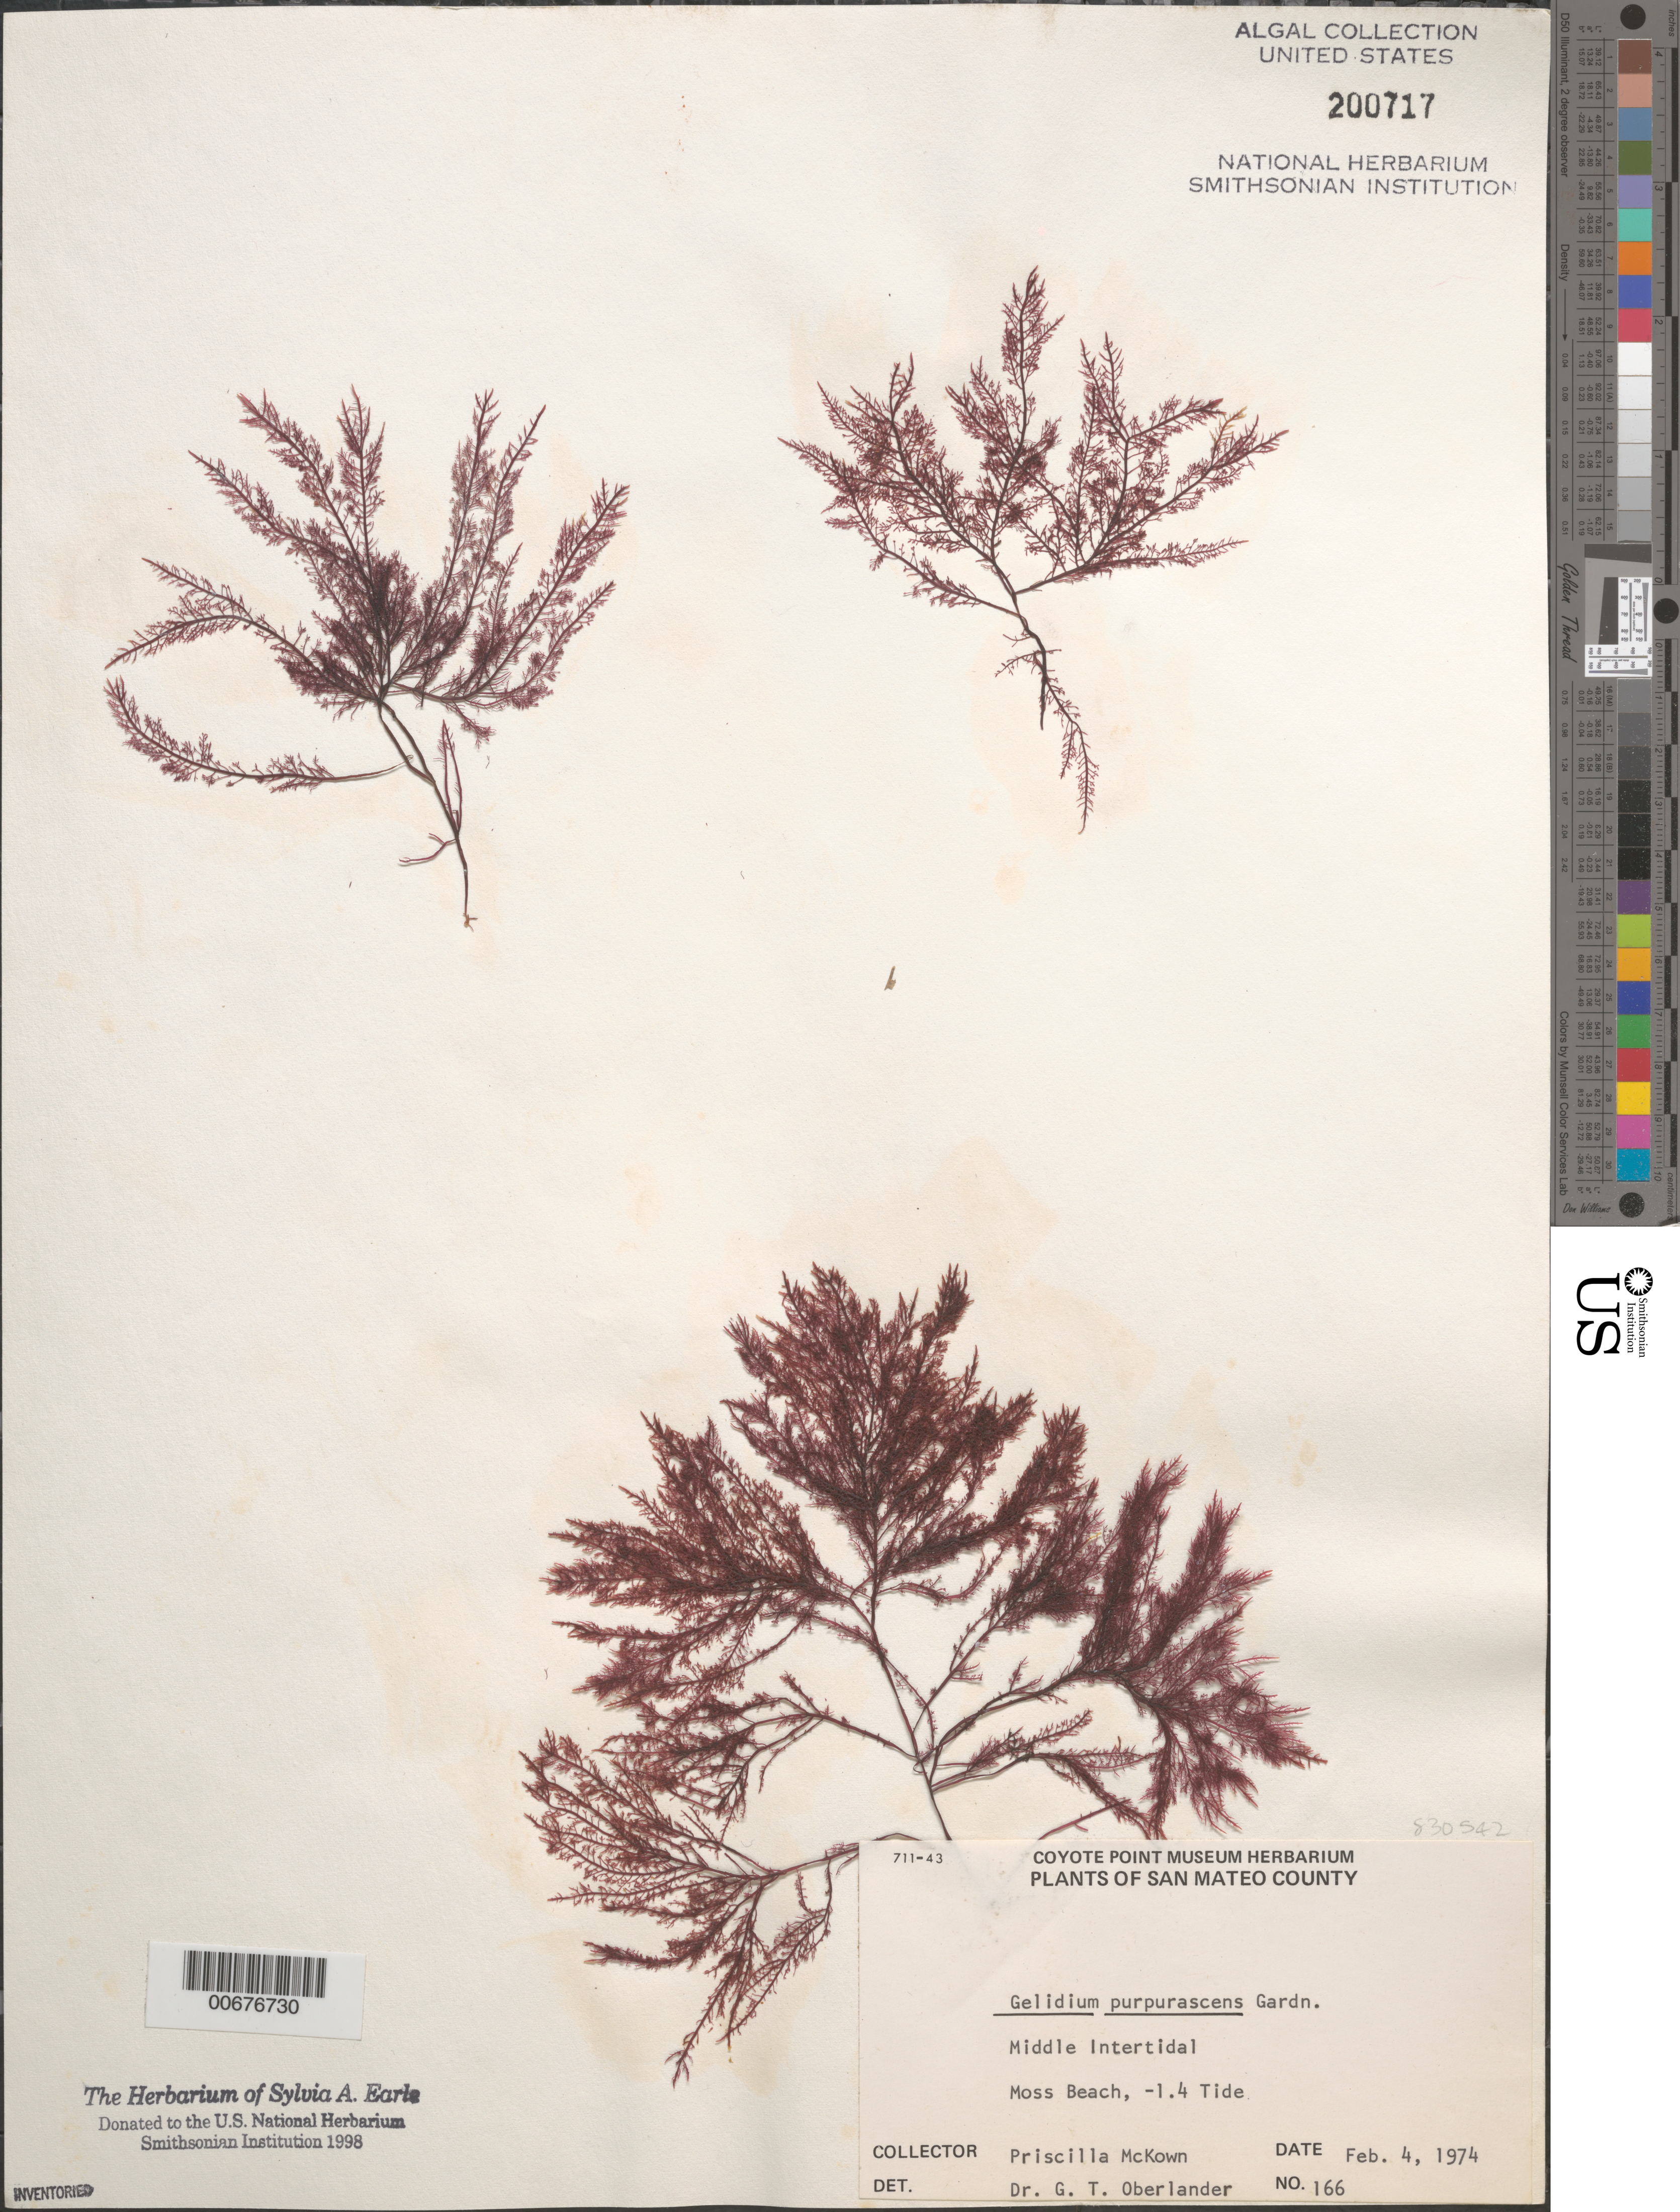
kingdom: Plantae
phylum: Rhodophyta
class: Florideophyceae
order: Gelidiales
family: Gelidiaceae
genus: Gelidium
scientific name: Gelidium purpurascens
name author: N.L. Gardner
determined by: Oberlander, G. T.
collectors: P. McKown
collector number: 166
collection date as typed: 04 Feb 1974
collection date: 1974-02-04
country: United States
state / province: California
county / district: San Mateo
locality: Moss Beach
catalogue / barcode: US 200717